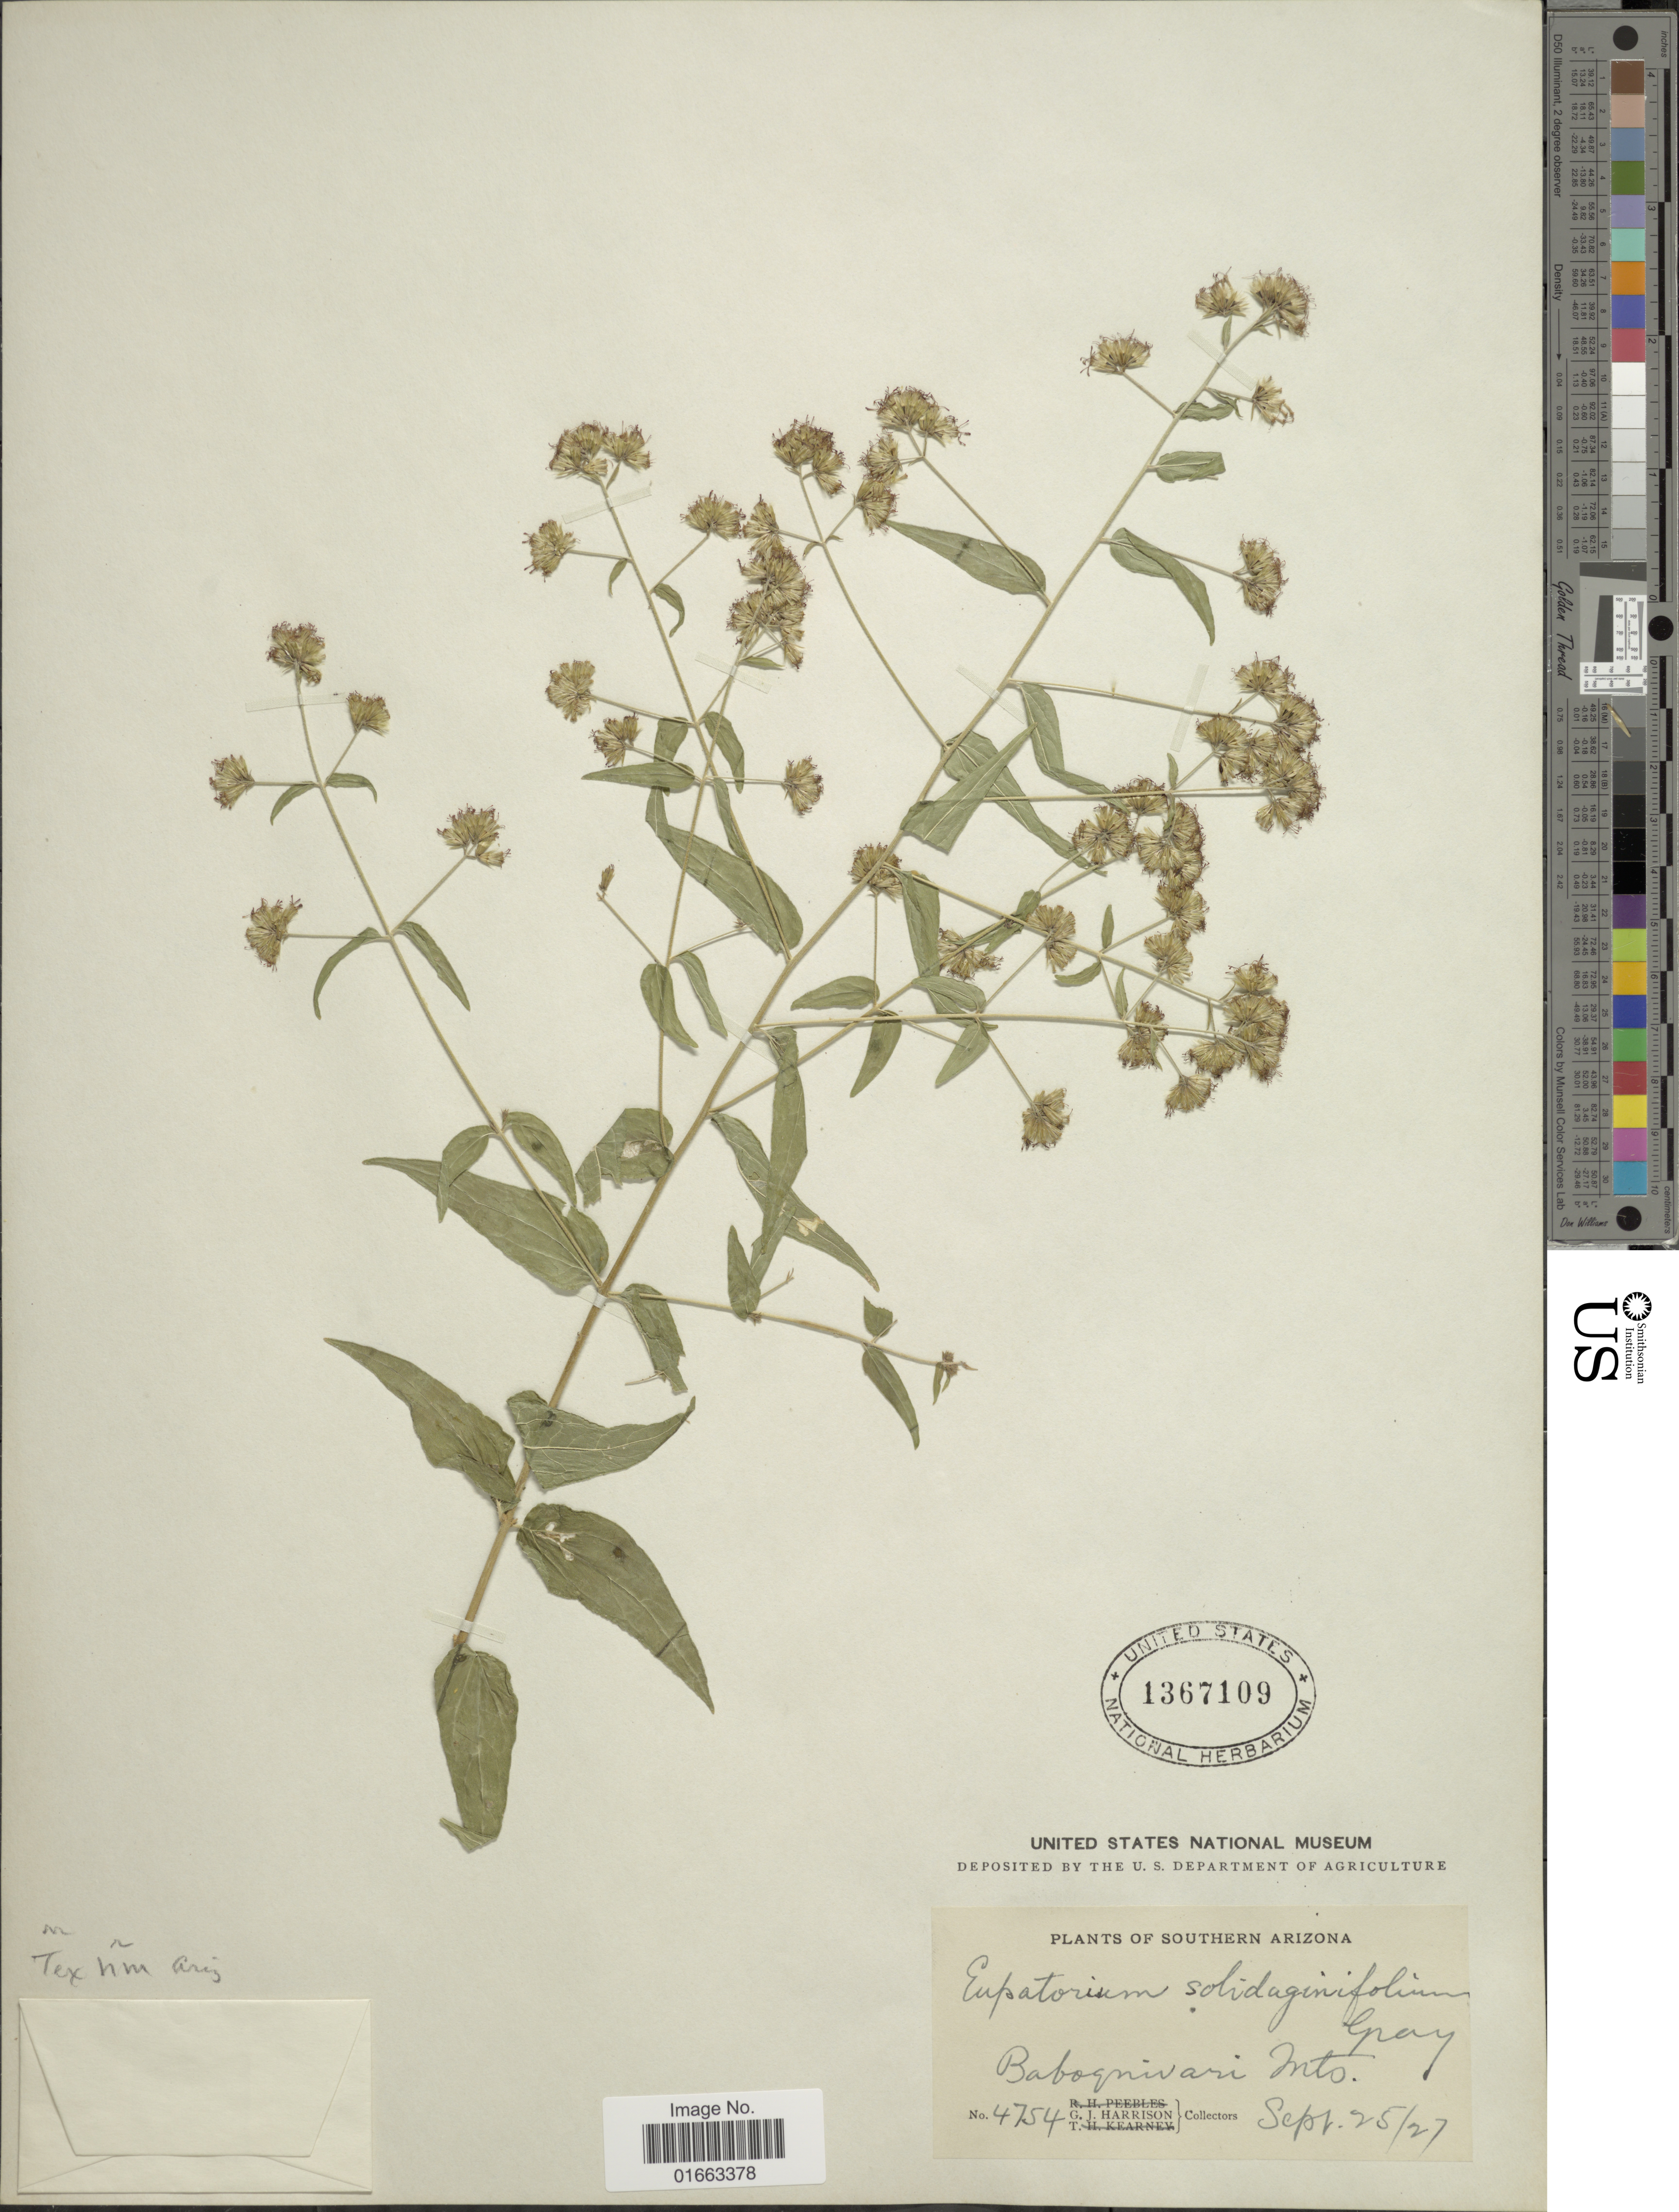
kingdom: Plantae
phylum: Tracheophyta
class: Magnoliopsida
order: Asterales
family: Asteraceae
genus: Koanophyllon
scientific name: Koanophyllon solidaginifolium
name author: (A. Gray) R.M. King & H. Rob.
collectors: G. J. Harrison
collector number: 4754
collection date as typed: Transcribed d/m/y: 25/9/27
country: United States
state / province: Arizona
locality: Southern Arizona, Baboquivari Mts.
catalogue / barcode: US 1367109